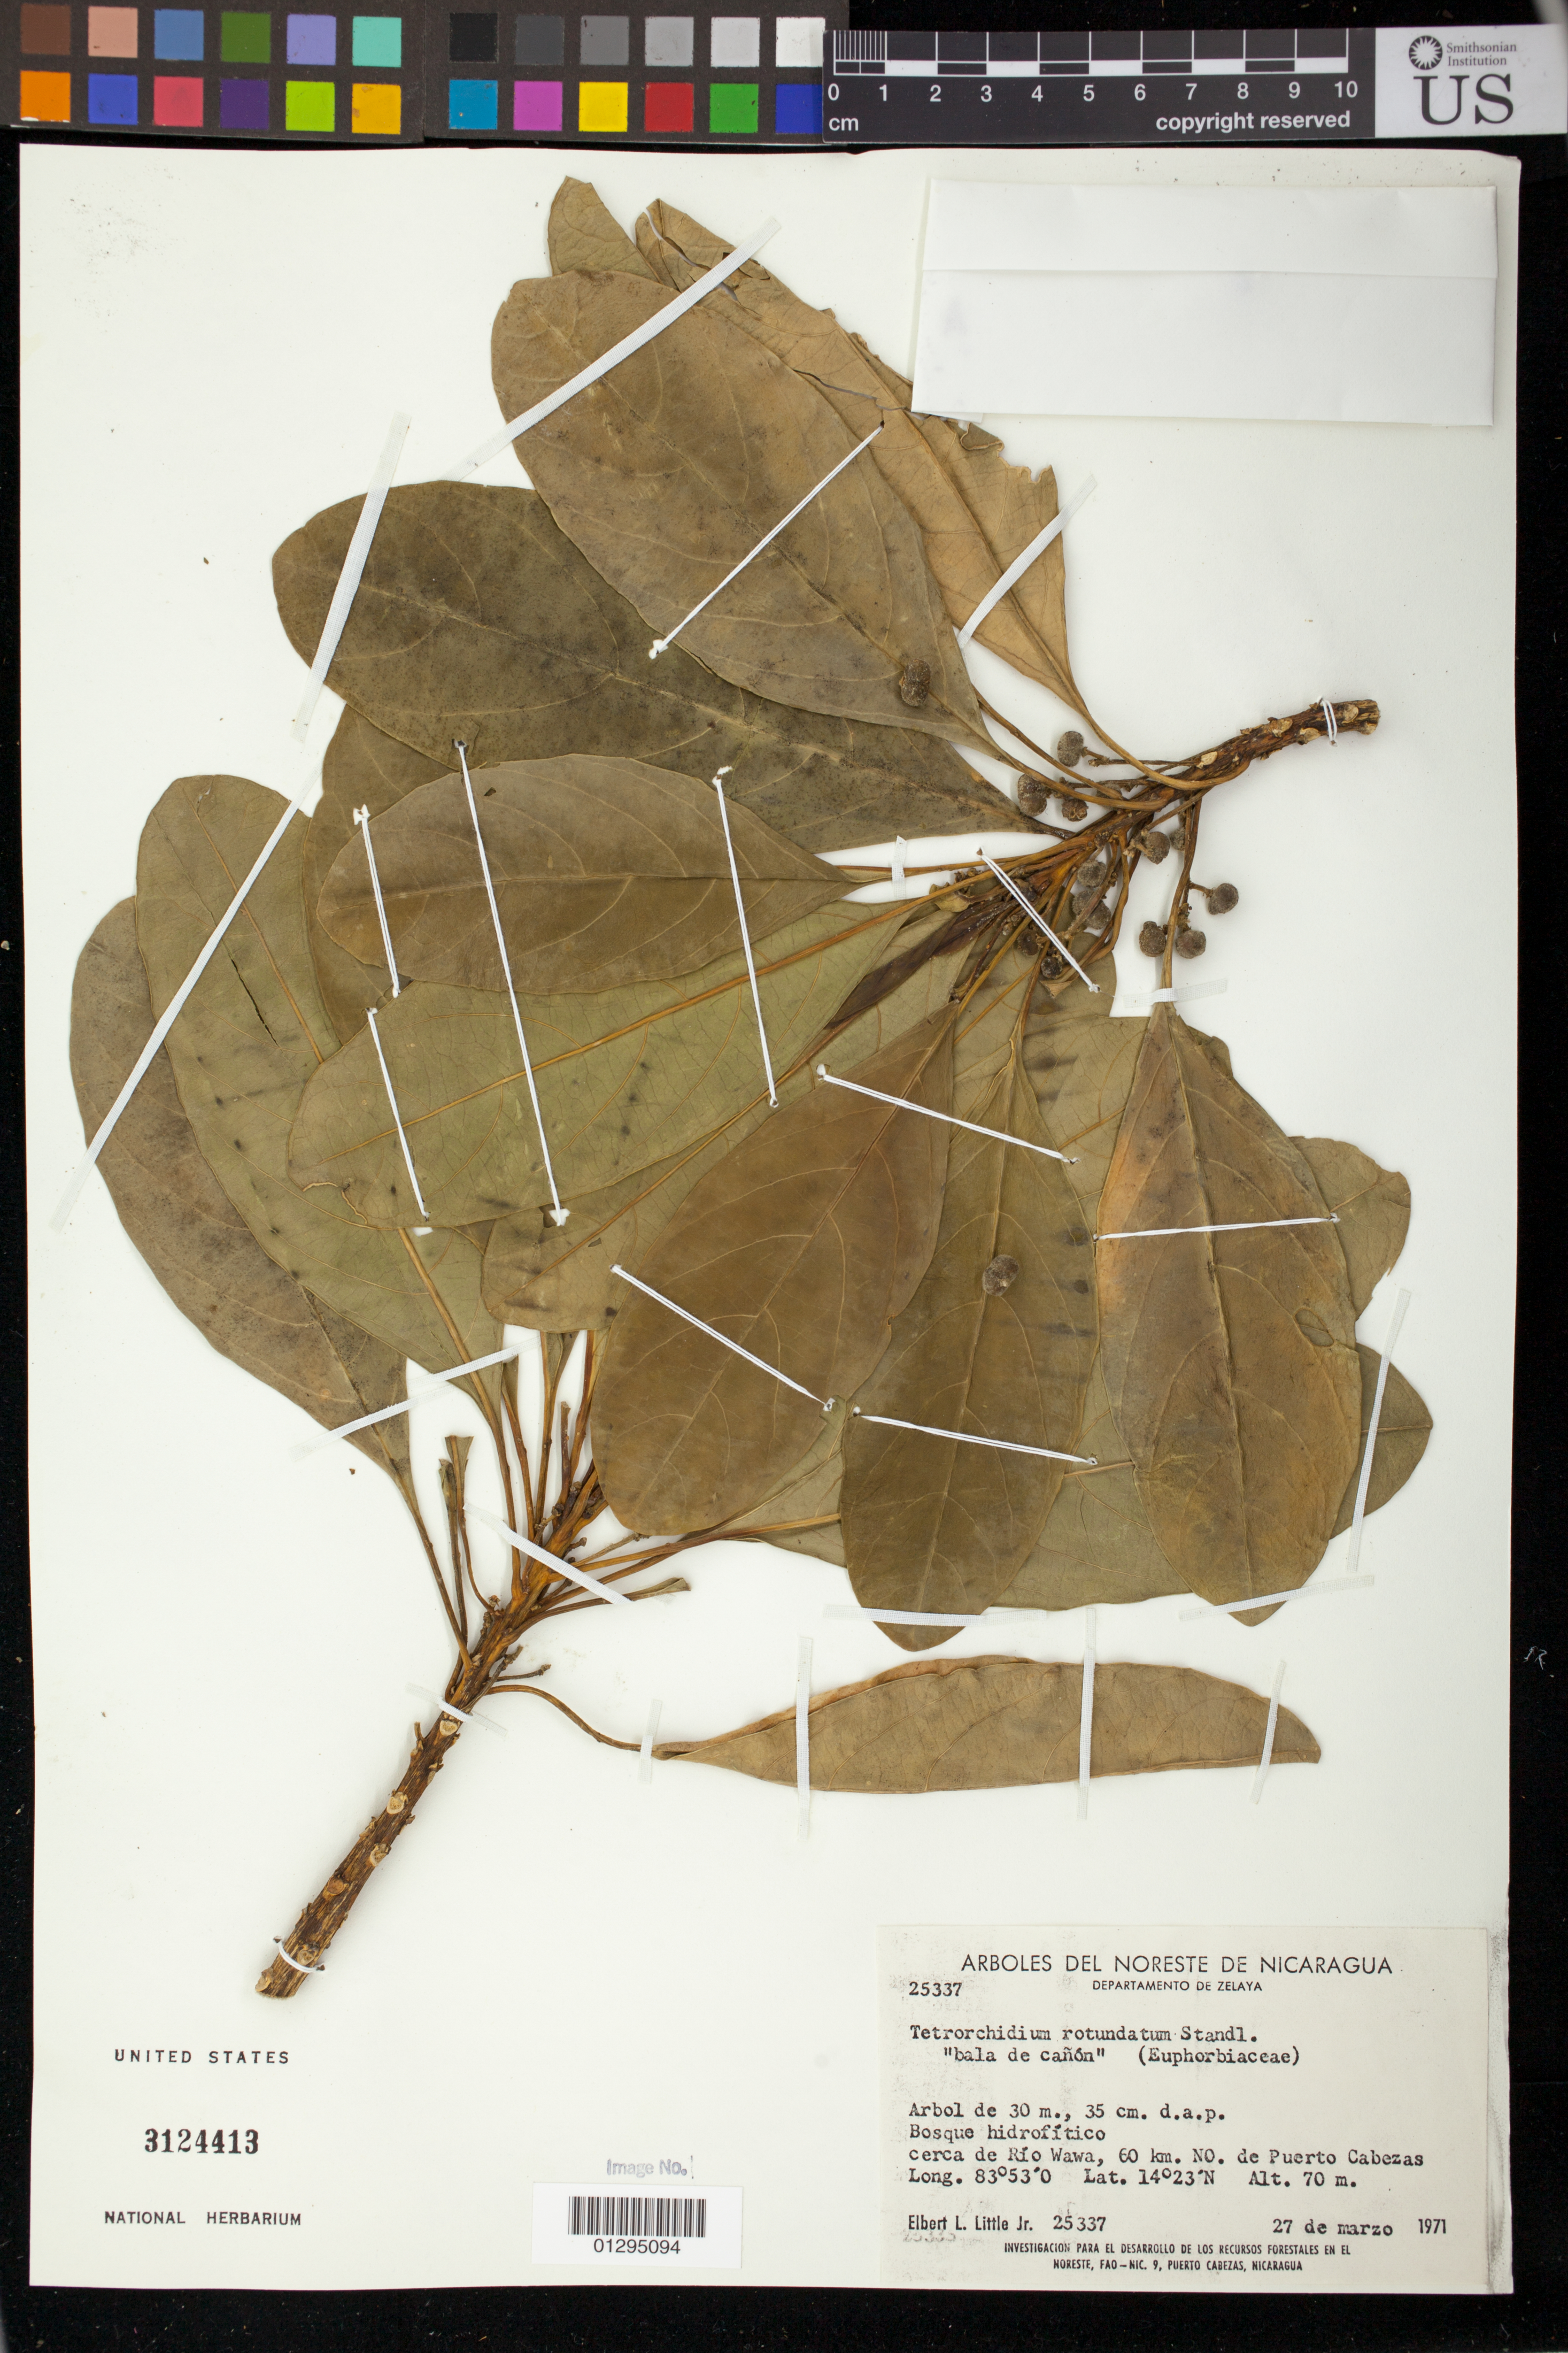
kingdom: Plantae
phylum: Tracheophyta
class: Magnoliopsida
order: Malpighiales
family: Euphorbiaceae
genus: Tetrorchidium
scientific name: Tetrorchidium rotundatum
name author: Standl.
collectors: E. L. Little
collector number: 25337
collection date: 1971-03-27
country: Nicaragua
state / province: Atlantico Norte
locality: Bosque hidrofitico cerca de Rio Wawa, 60 km. NO. de Puerto Cabezas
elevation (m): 70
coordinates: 14°23'N, 83°53'0"W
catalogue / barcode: US 3124413